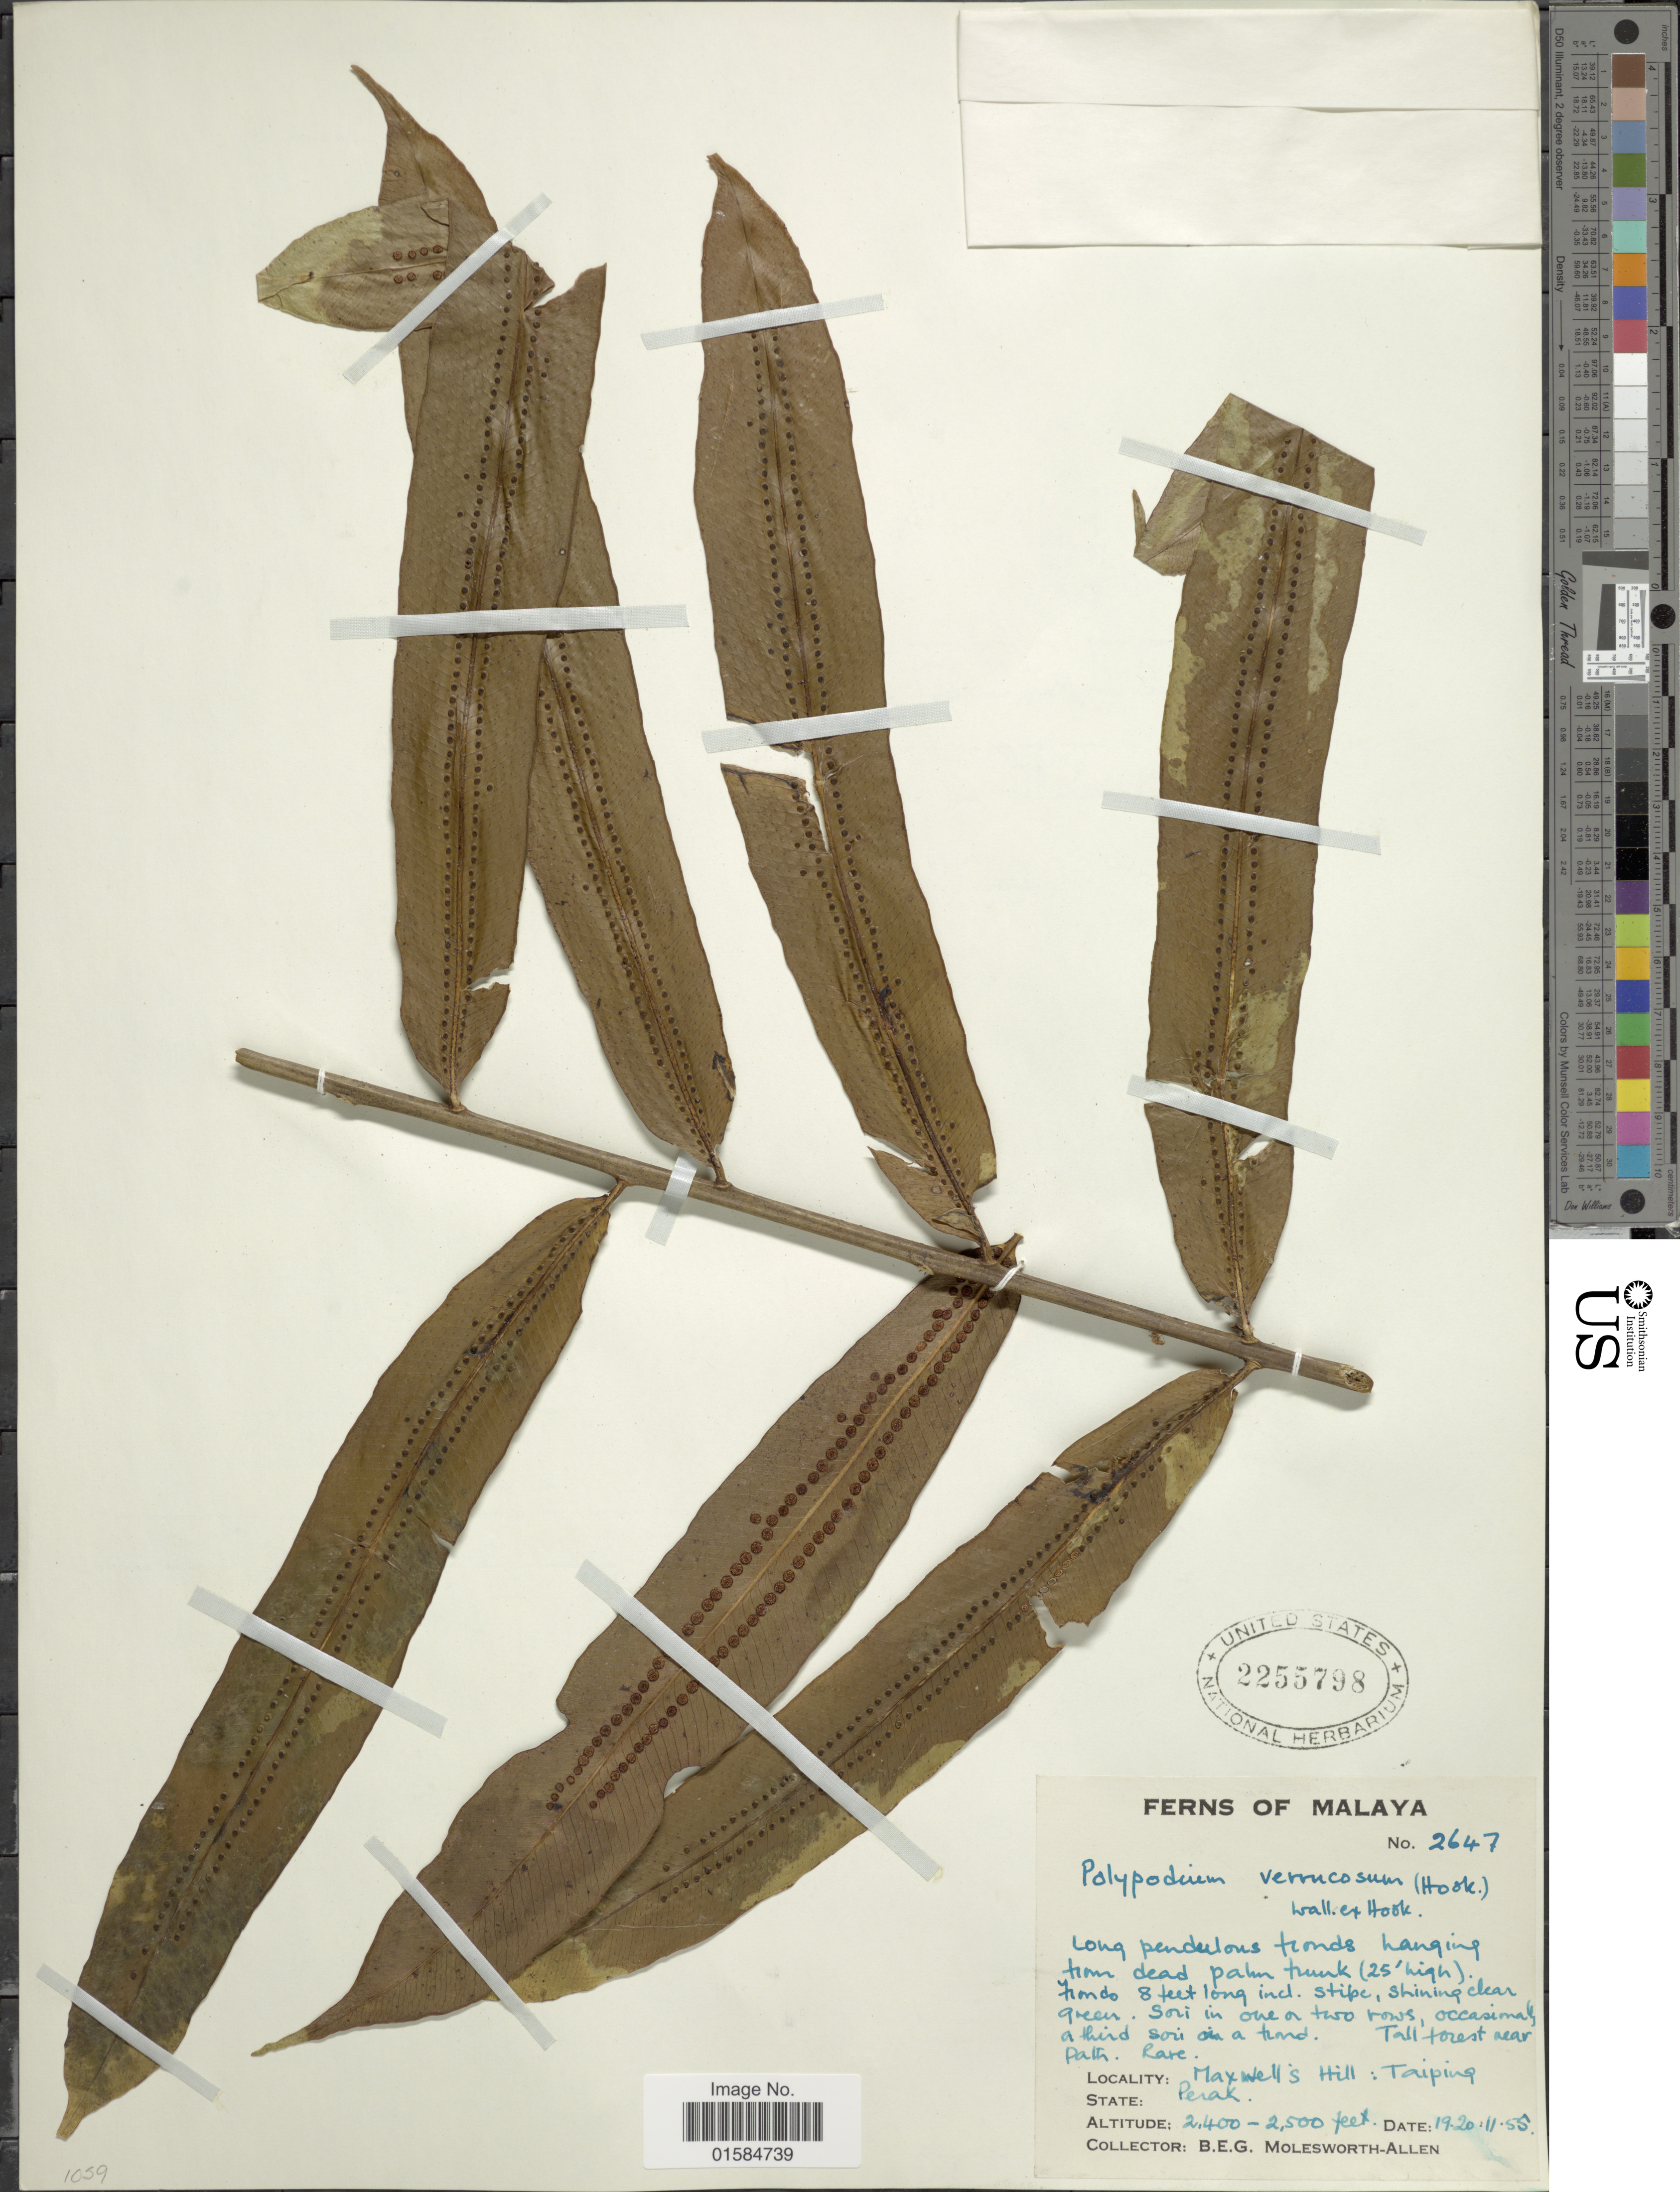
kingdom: Plantae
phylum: Tracheophyta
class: Polypodiopsida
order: Polypodiales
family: Polypodiaceae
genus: Goniophlebium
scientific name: Goniophlebium percussum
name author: (Cauv.) W.H. Wagner & Grether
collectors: B. E. G. Molesworth-Allen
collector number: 2647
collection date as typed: Transcribed d/m/y: 19/11/55 to 20/11/55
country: Malaysia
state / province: Perak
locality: Malaya, Maxwell's Hill: Taiping, State Perak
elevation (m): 732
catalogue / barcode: US 2255798